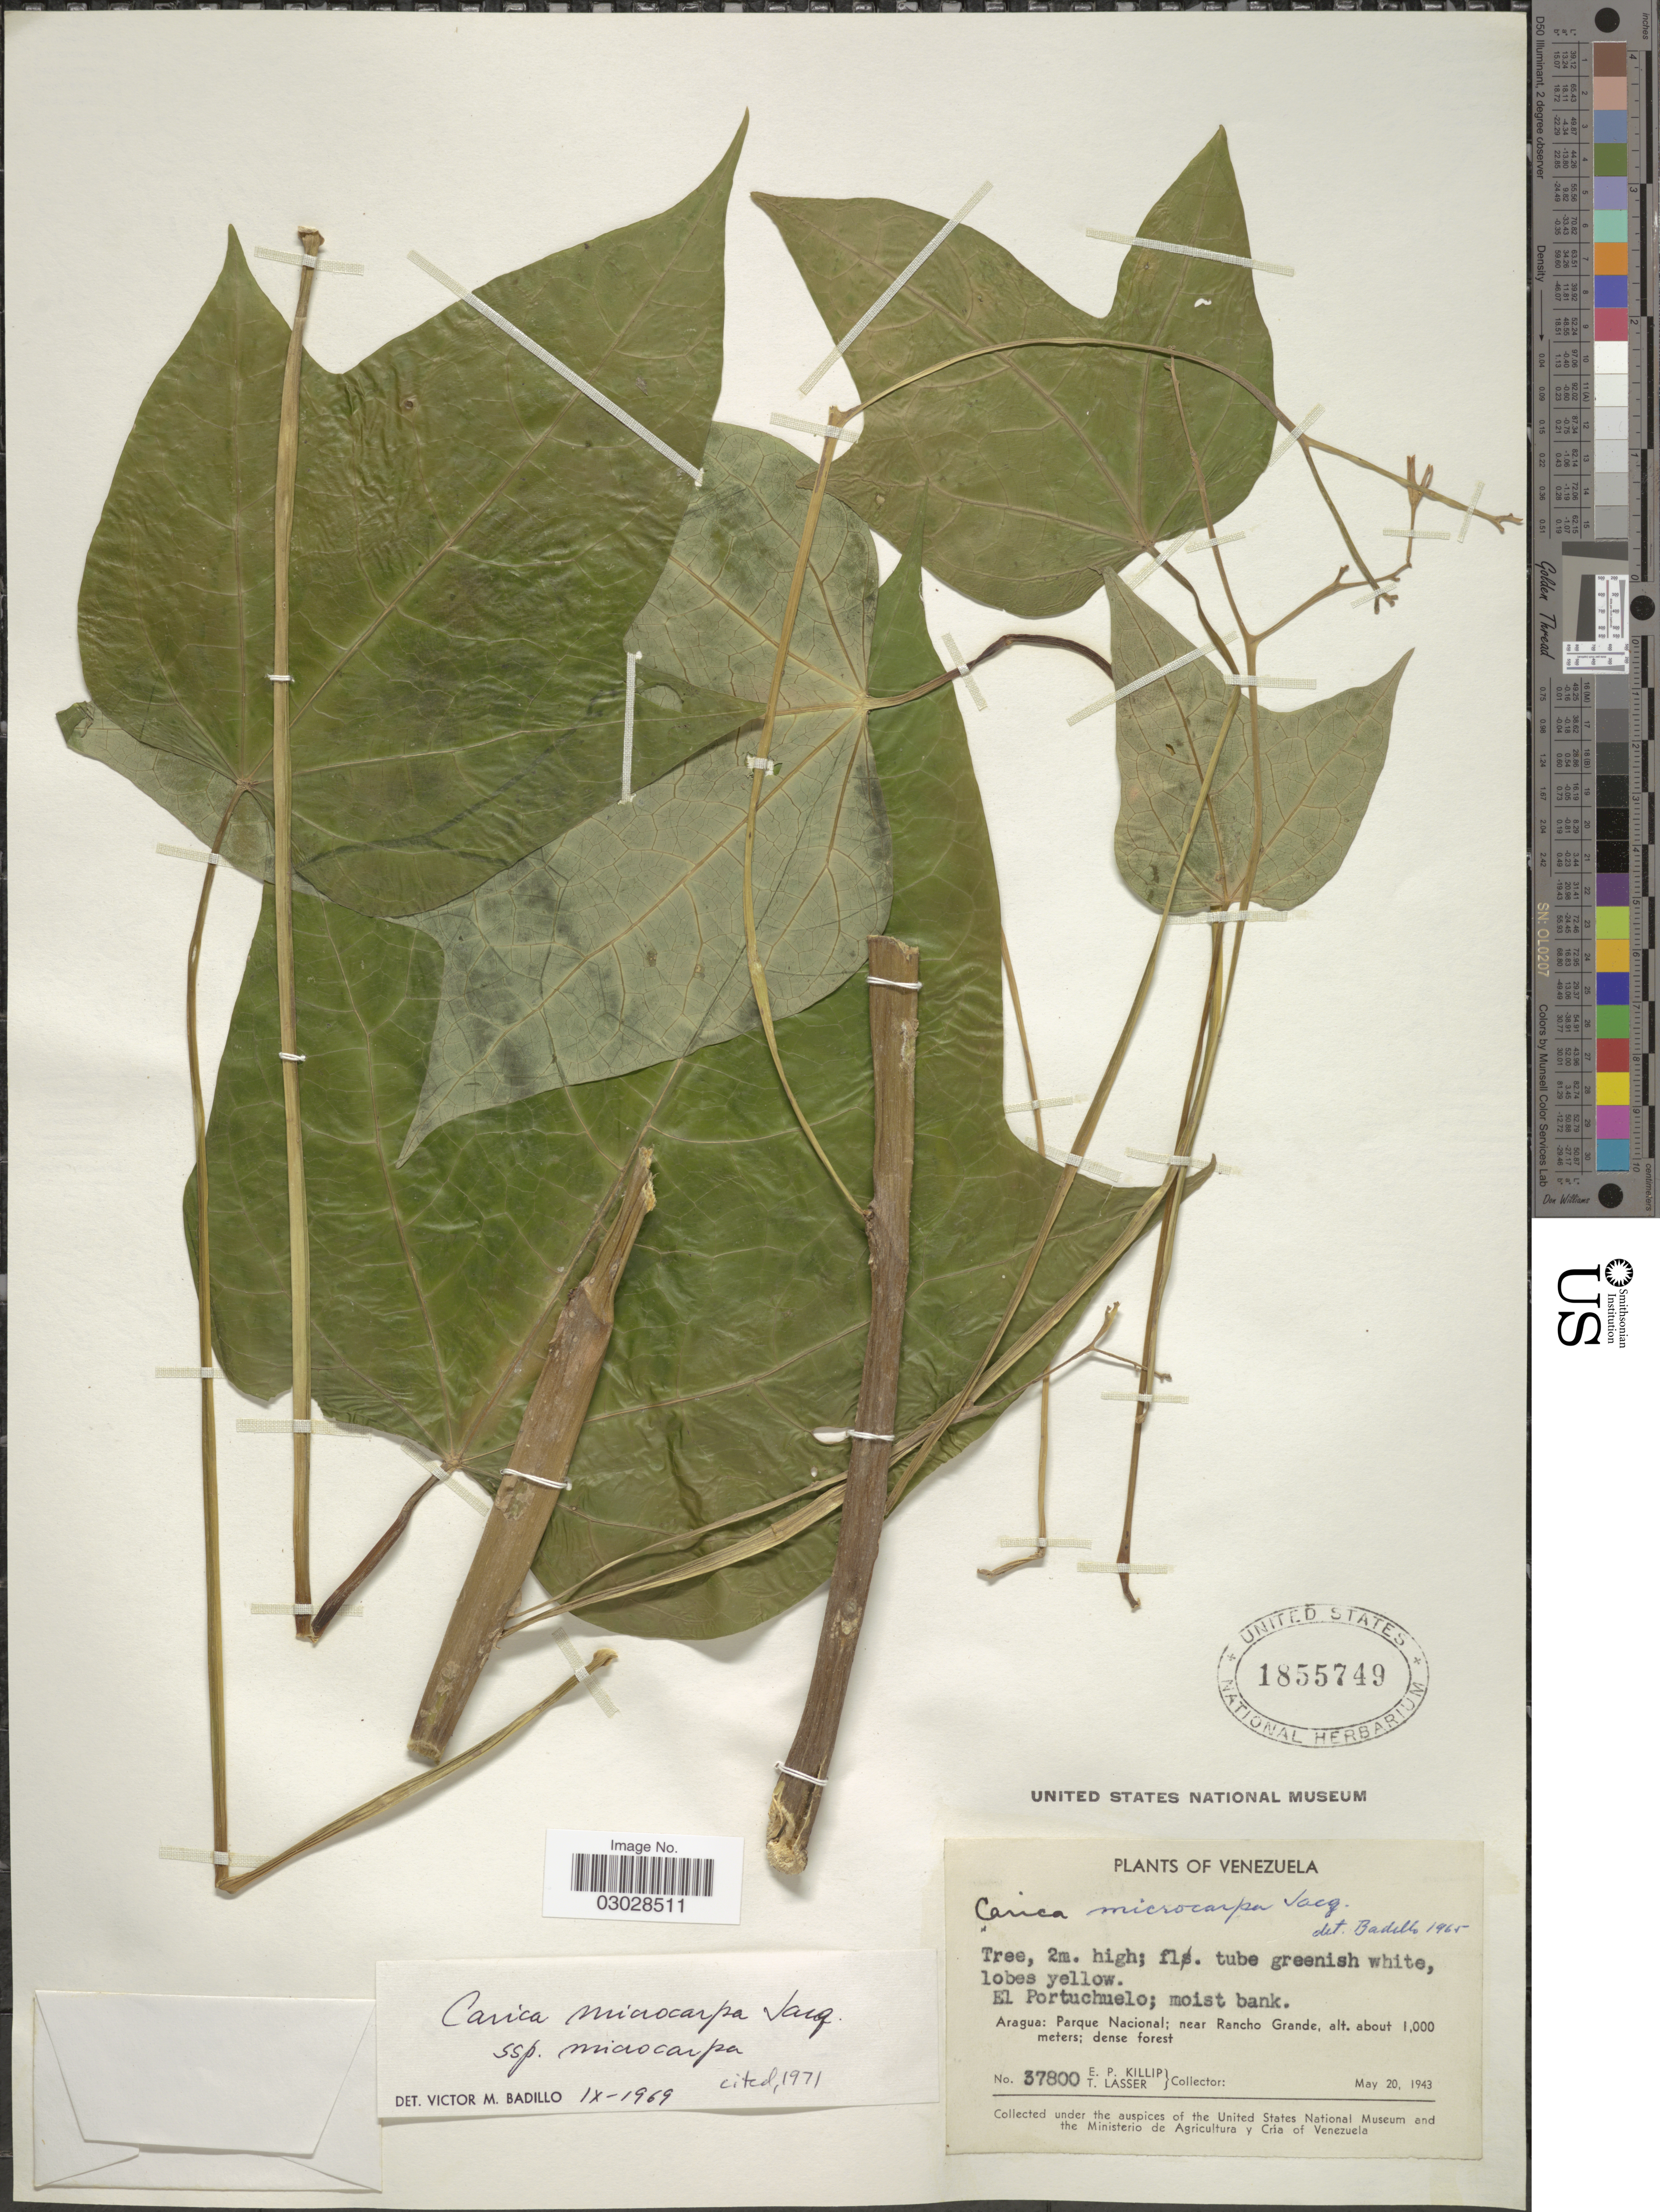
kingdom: Plantae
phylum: Tracheophyta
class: Magnoliopsida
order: Brassicales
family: Caricaceae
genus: Vasconcellea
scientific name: Vasconcellea microcarpa subsp. microcarpa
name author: (Jacq.) A. DC.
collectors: E. P. Killip & T. Lasser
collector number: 37800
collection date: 1943-05-20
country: Venezuela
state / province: Aragua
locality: El Portachuelo, Parque Nacional; near Rancho Grande.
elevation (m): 1000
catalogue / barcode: US 1855749